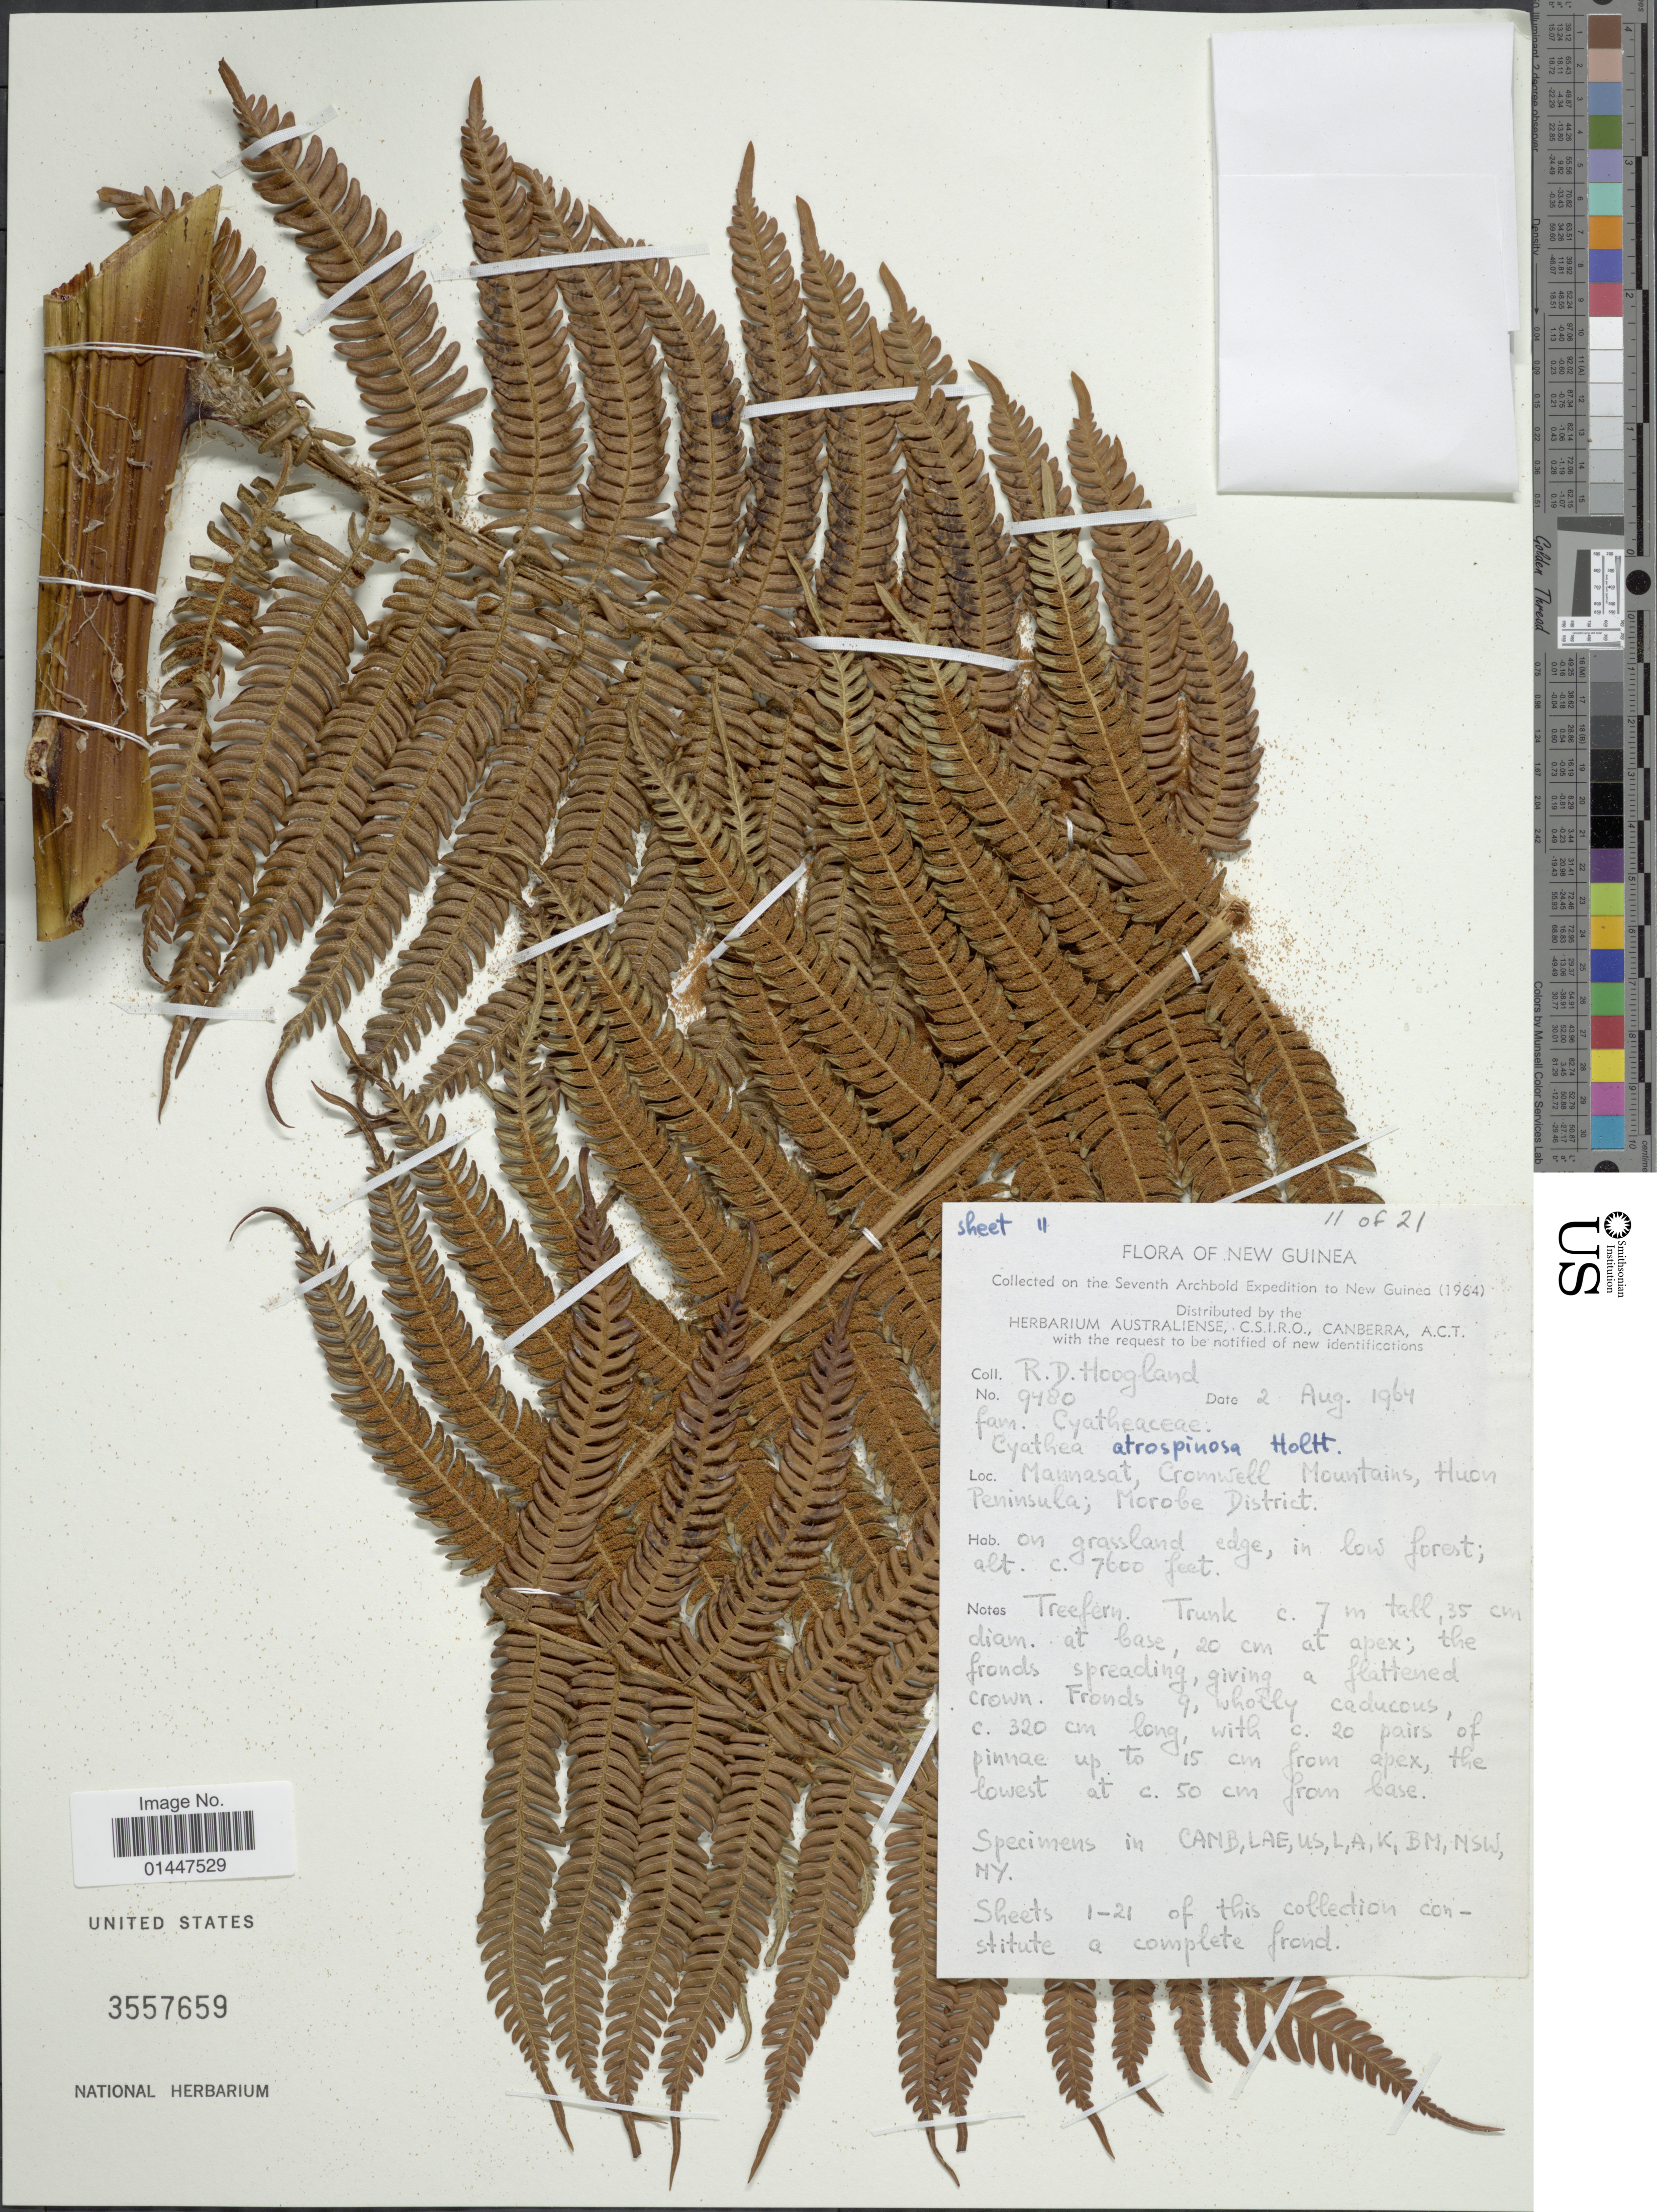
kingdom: Plantae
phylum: Tracheophyta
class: Polypodiopsida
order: Cyatheales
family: Cyatheaceae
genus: Sphaeropteris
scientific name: Sphaeropteris atrospinosa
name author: (Holttum) R.M. Tryon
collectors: R. D. Hoogland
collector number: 9480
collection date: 1964-08-02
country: Papua New Guinea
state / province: Morobe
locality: New Guinea. Mannasat, Cromwell Mountains, Huon Peninsula; Morobe District.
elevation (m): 2316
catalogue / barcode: US 3557659